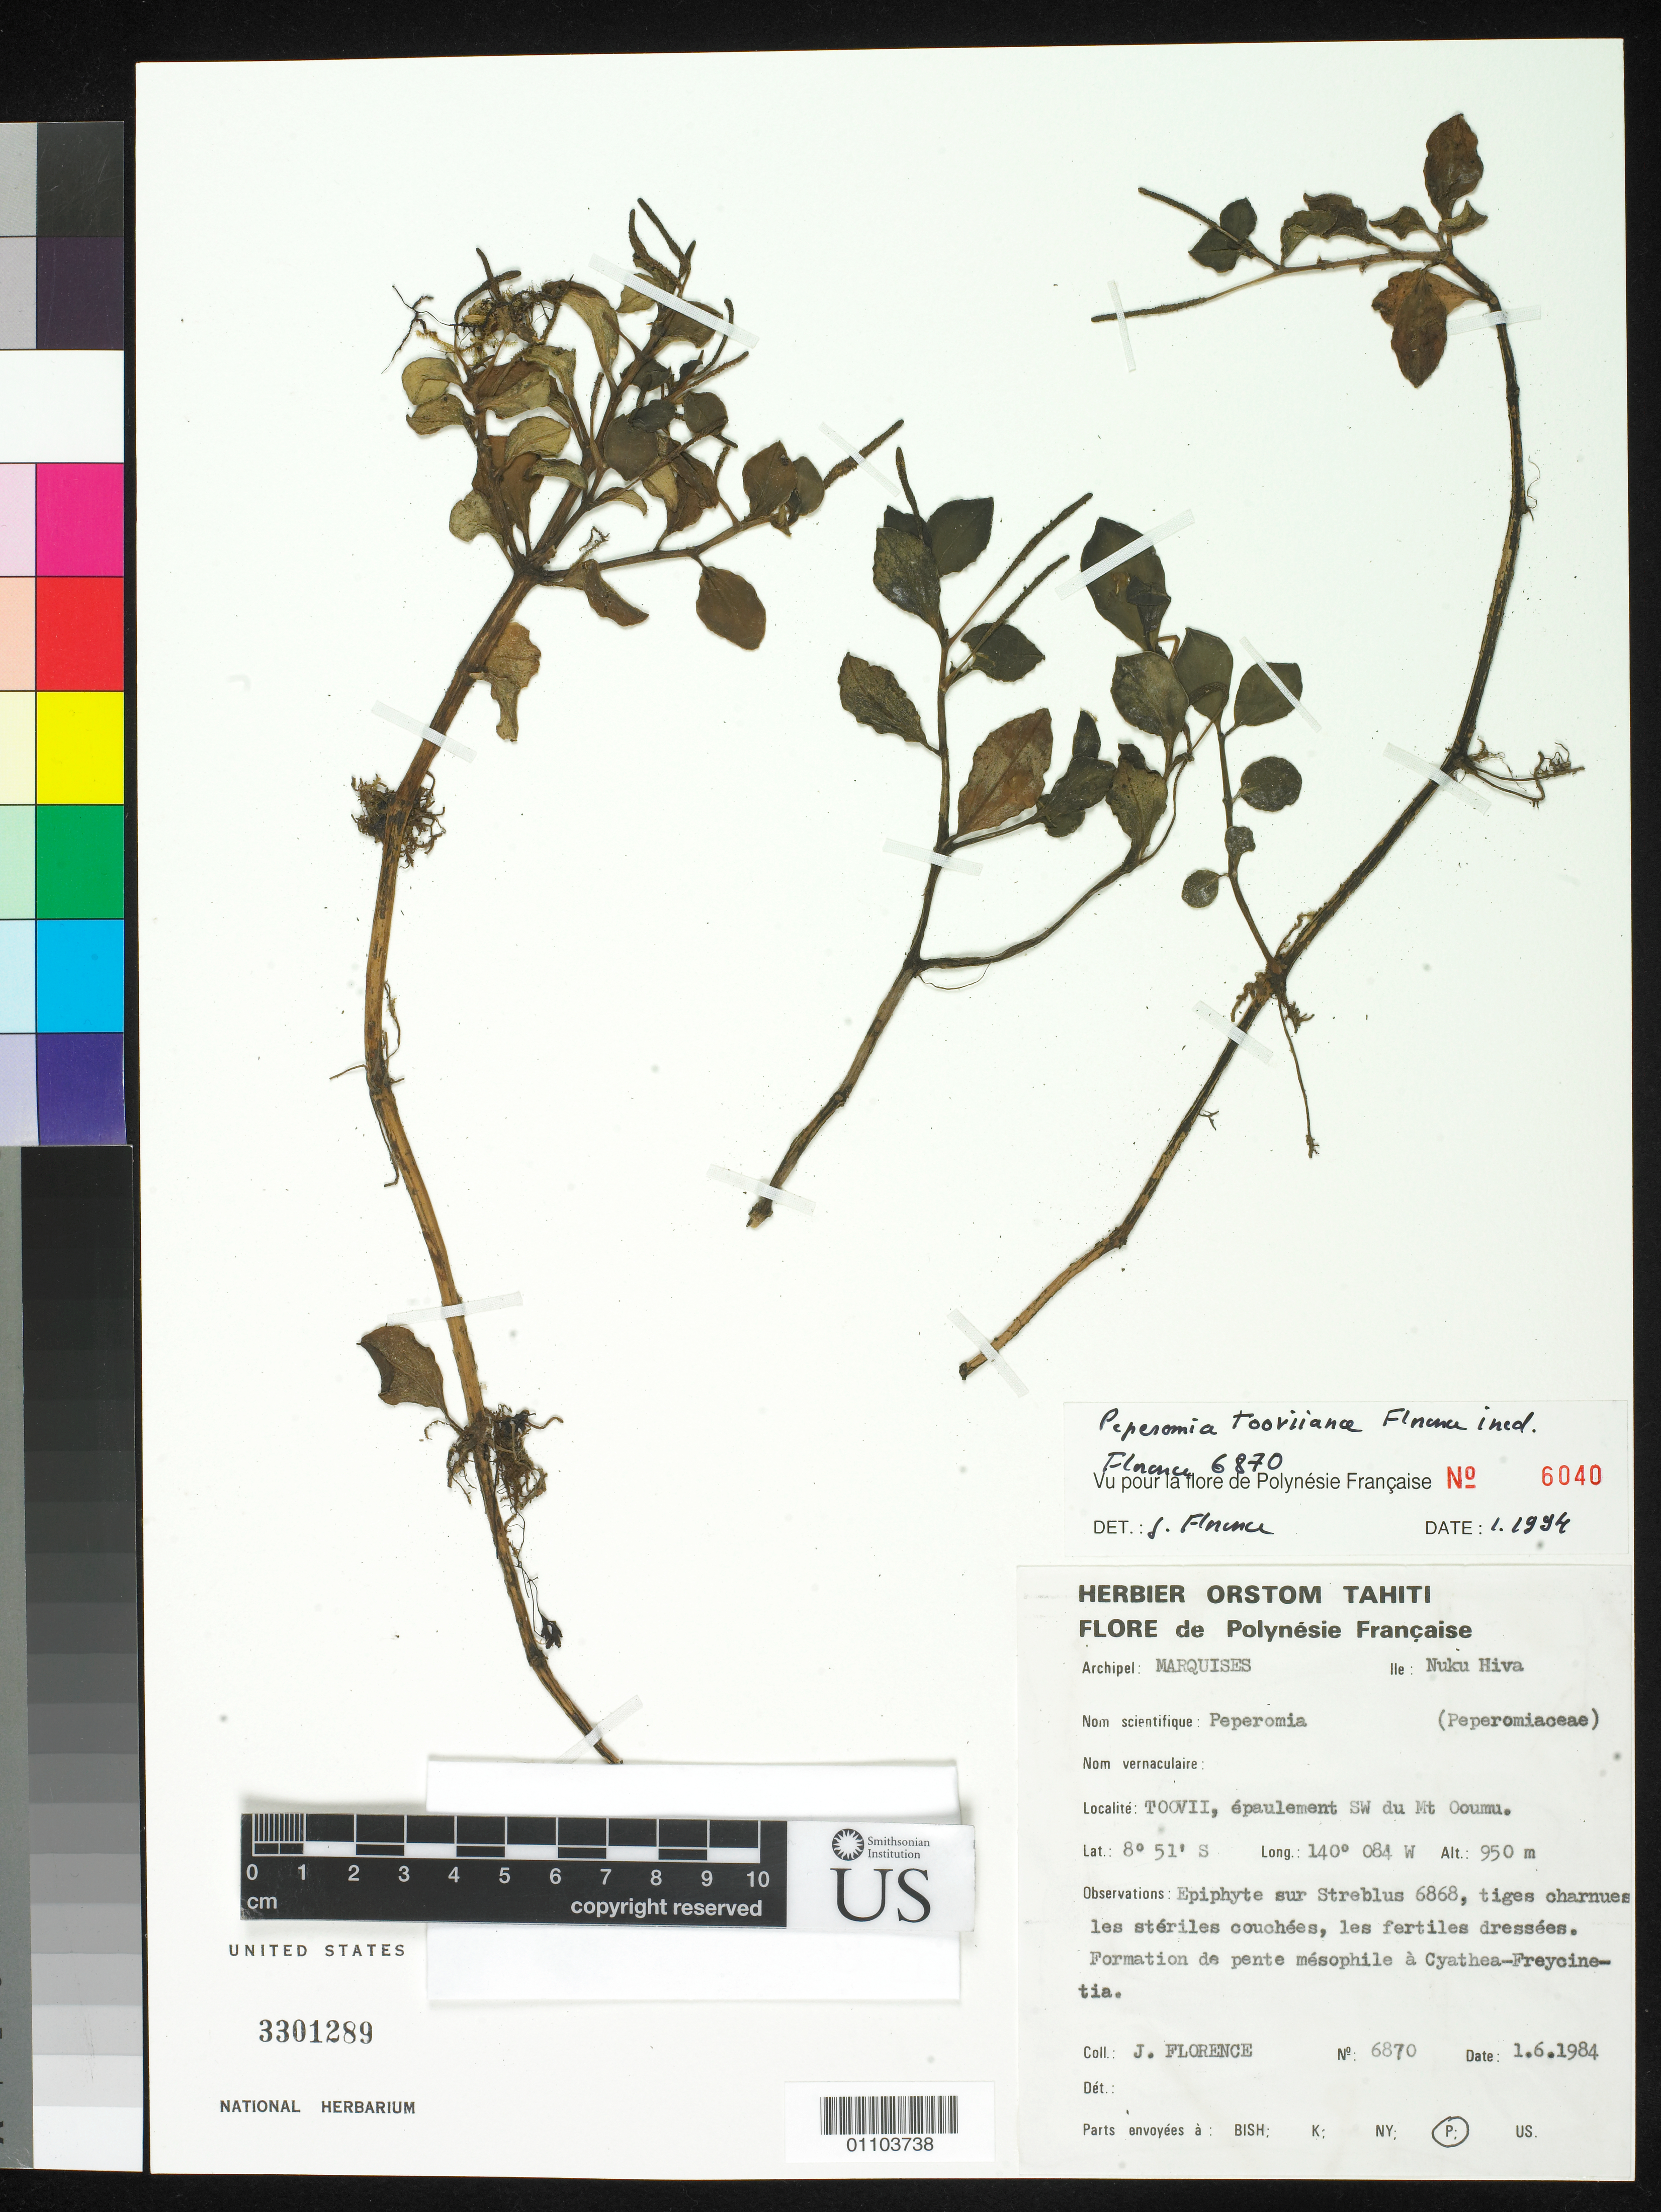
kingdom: Plantae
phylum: Tracheophyta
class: Magnoliopsida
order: Piperales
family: Piperaceae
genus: Peperomia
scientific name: Peperomia tooviiana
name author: J. Florence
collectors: J. Florence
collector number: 6870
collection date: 1984-06-01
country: French Polynesia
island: Nuku Hiva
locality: Toovii, epaulement SW du Mt. Ooumu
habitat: Formation de pente mesophile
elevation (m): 950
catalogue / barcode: US 3301289